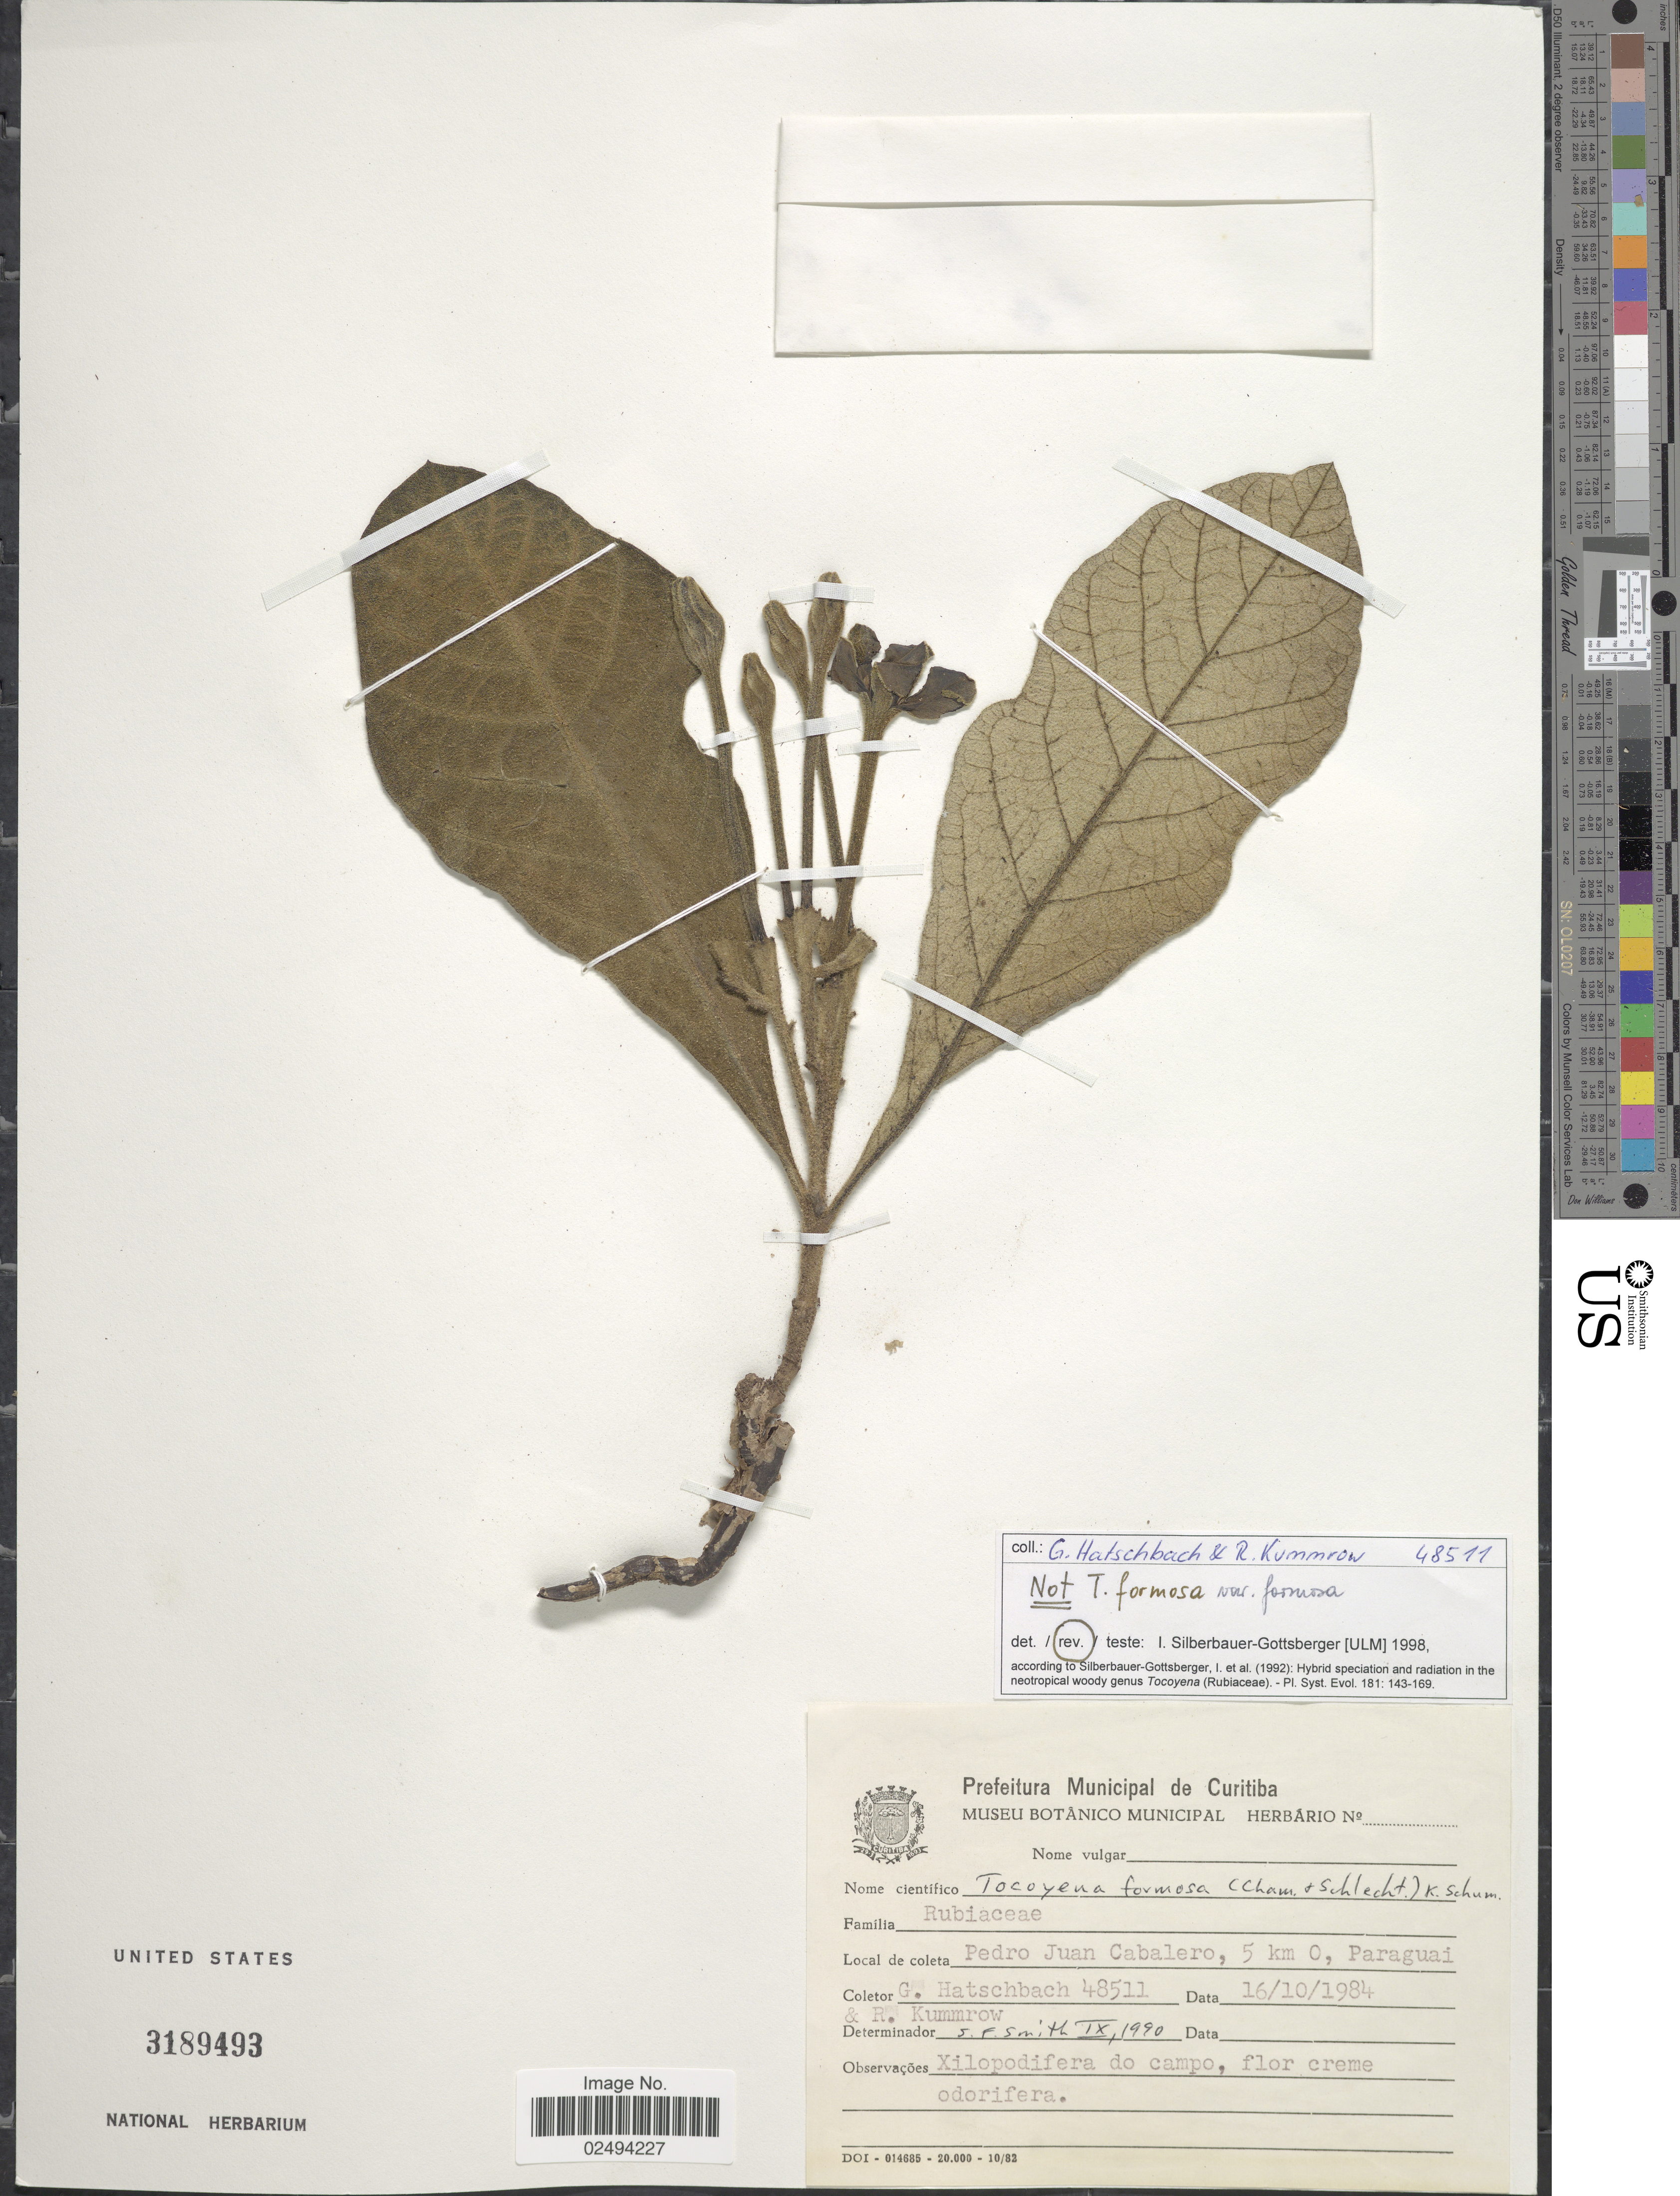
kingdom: Plantae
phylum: Tracheophyta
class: Magnoliopsida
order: Gentianales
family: Rubiaceae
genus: Tocoyena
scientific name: Tocoyena sp.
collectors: G. Hatschbach & R. Kummrow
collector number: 4851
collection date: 1984-10-16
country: Paraguay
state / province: Amambay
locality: Pedro Juan Cabalero, 5 km O,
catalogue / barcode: US 3189493